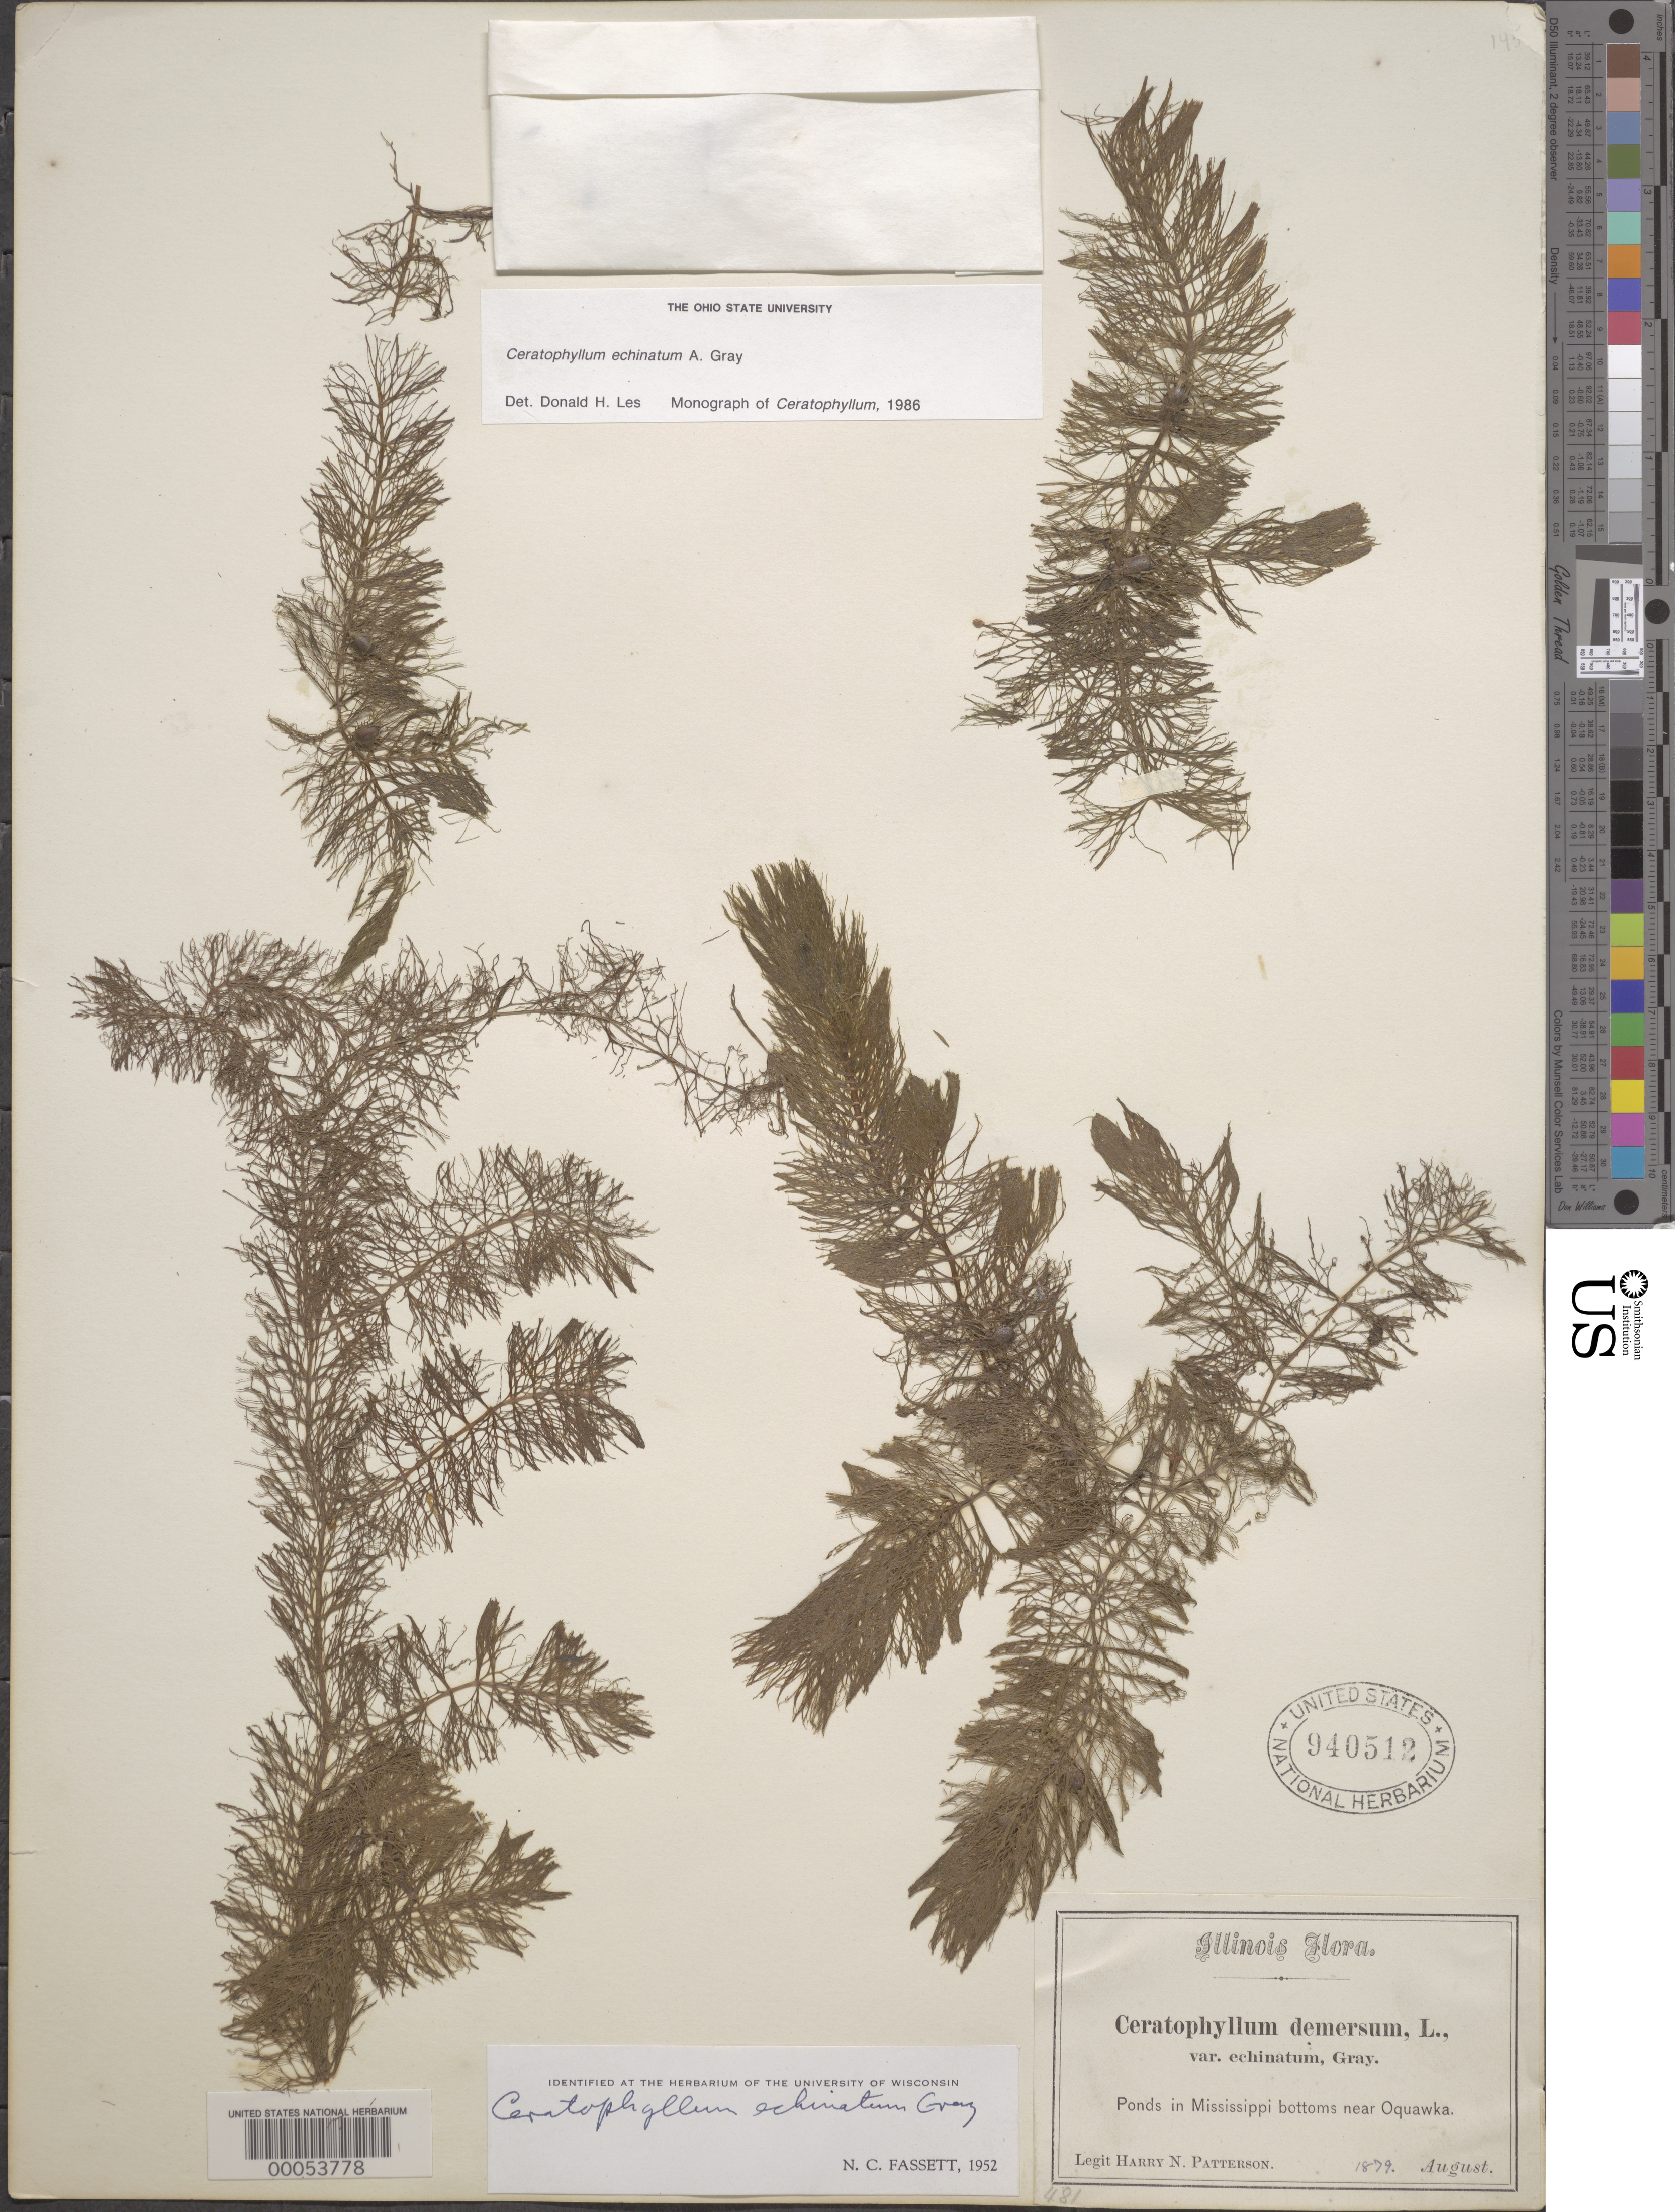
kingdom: Plantae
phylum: Tracheophyta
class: Magnoliopsida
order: Ceratophyllales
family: Ceratophyllaceae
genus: Ceratophyllum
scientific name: Ceratophyllum demersum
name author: L.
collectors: H. N. Patterson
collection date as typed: Aug 1879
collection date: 1879-08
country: United States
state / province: Mississippi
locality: Ponds near oquawka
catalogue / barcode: US 940512